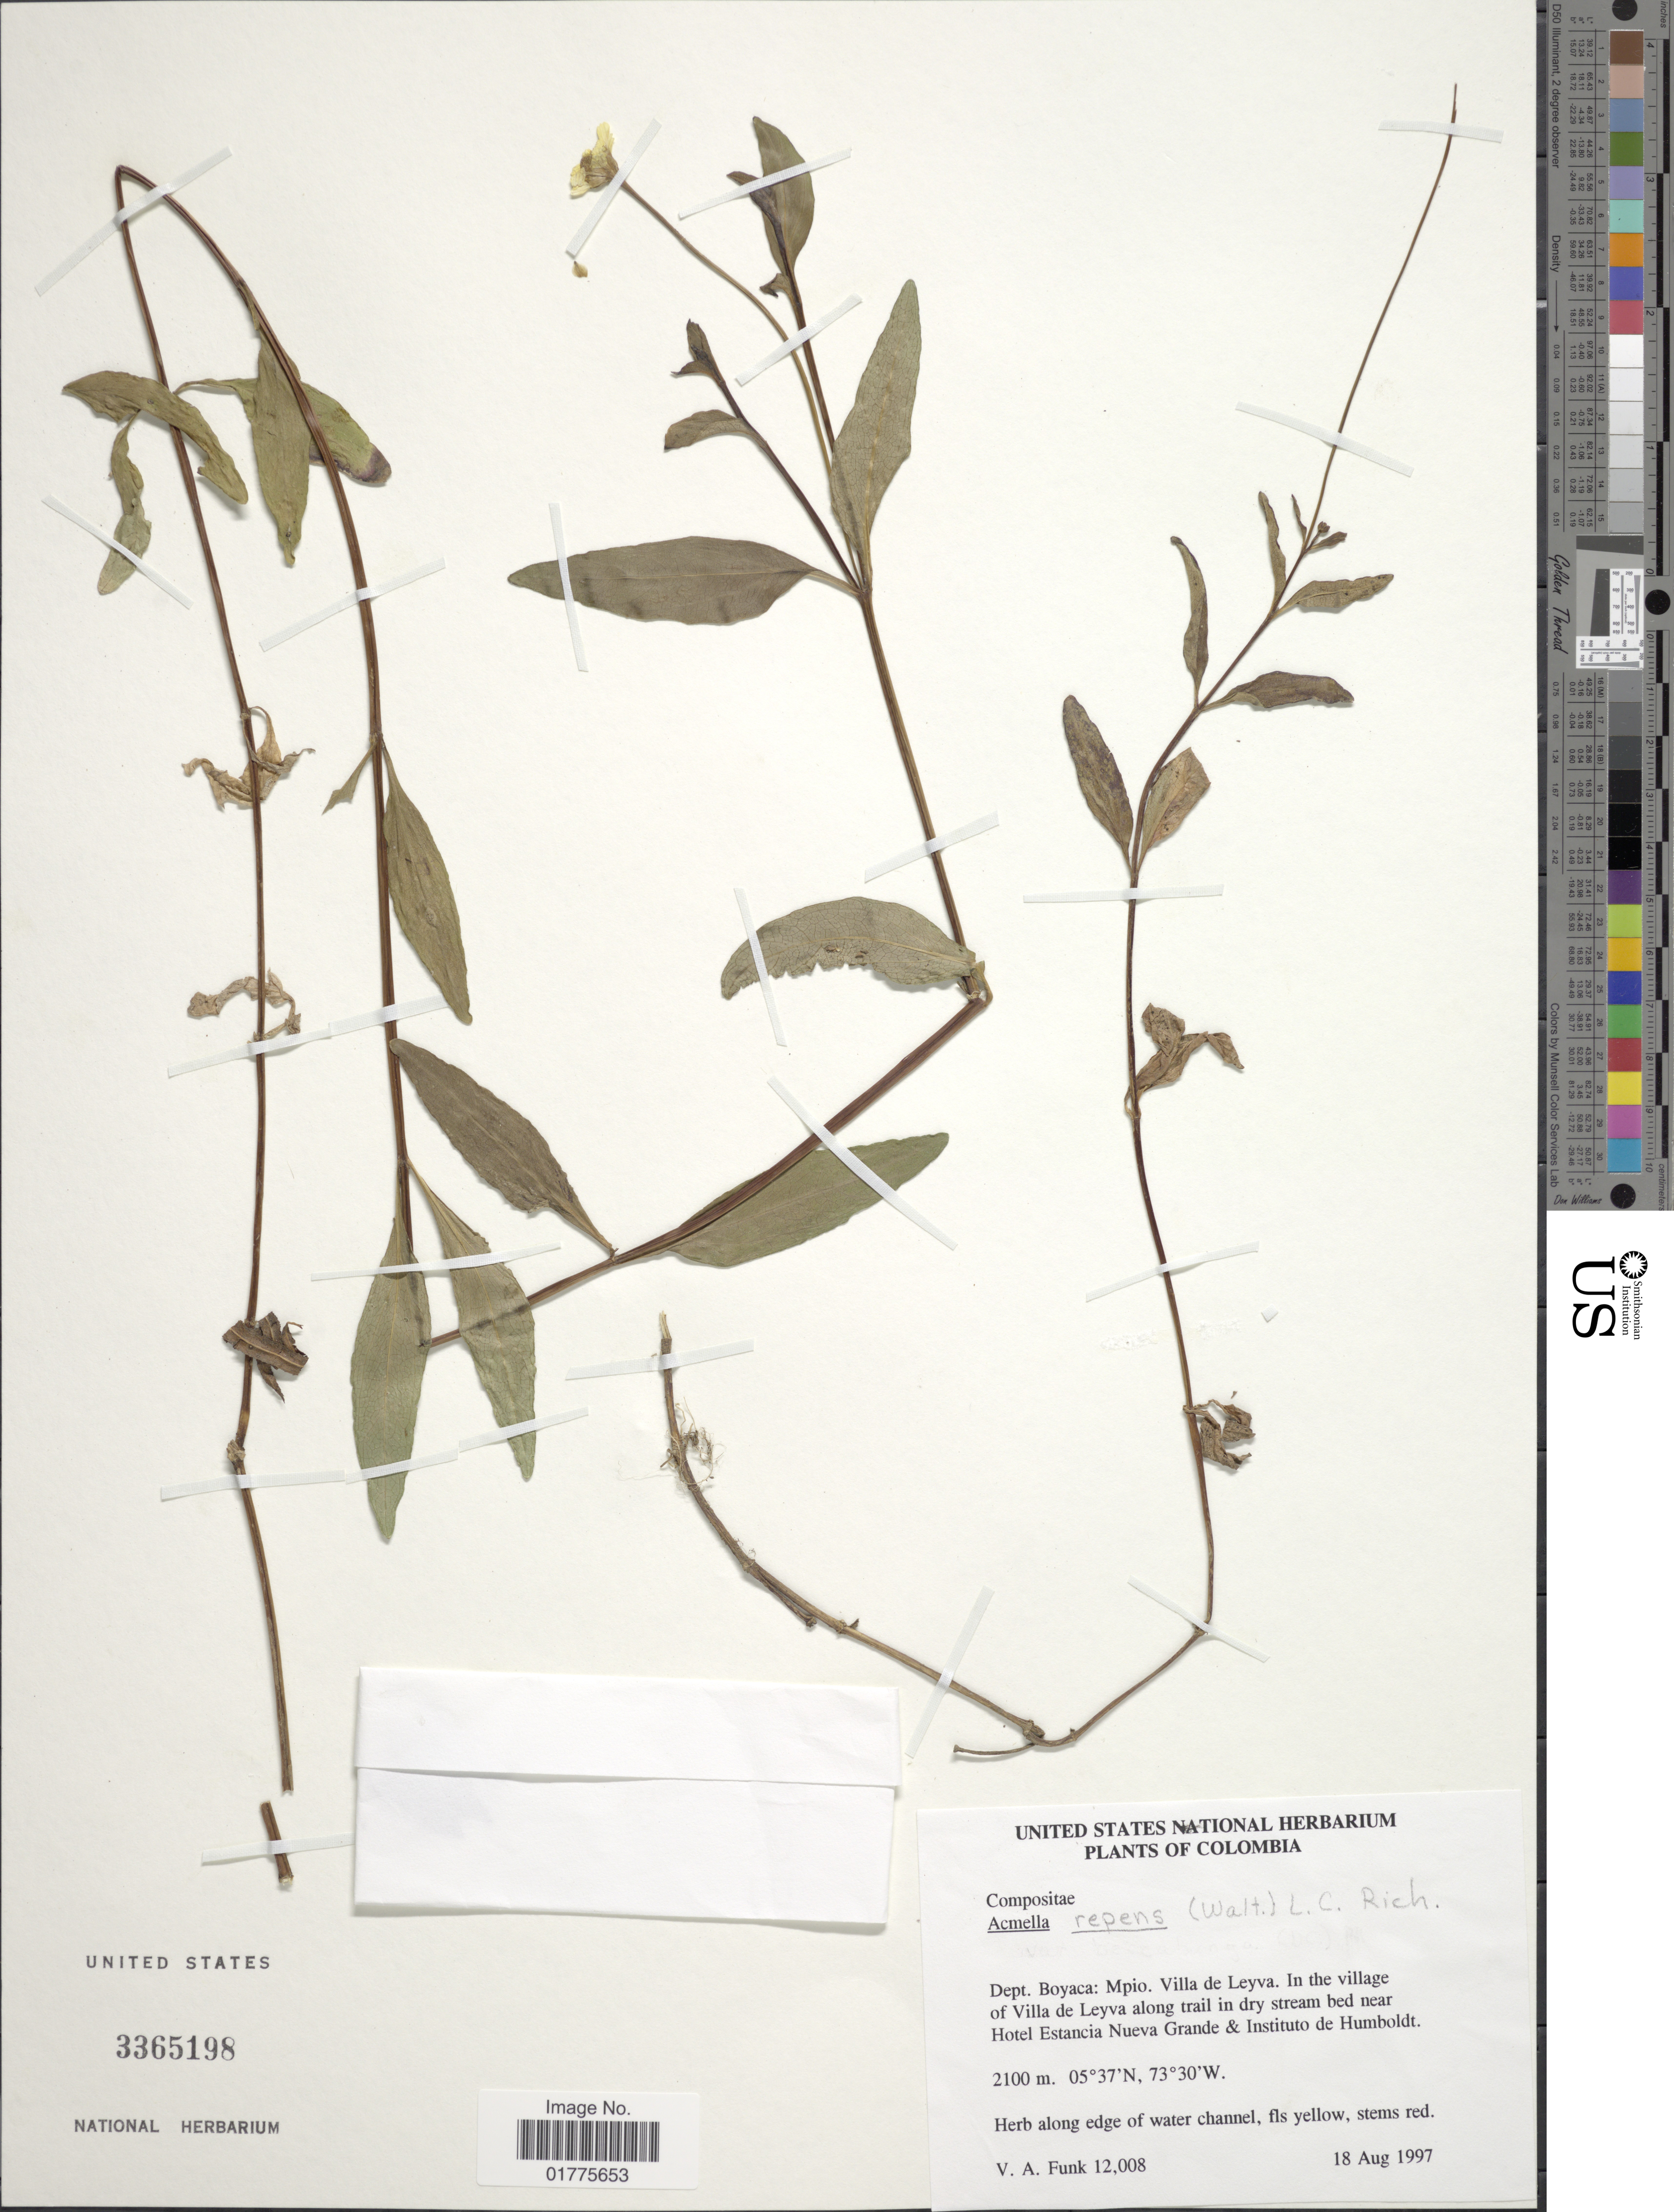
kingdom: Plantae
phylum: Tracheophyta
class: Magnoliopsida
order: Asterales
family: Asteraceae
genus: Acmella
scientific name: Acmella repens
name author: (Walter) Rich.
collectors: V. Funk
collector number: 12008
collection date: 1997-08-18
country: Colombia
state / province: Boyacá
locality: Mpio. Villa de Leyva, in the village of Villa de Leyva along trail in dry stream bed near Hotel Estancia Nueva Grande & Insituto de Humboldt.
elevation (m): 2100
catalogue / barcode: US 3365198